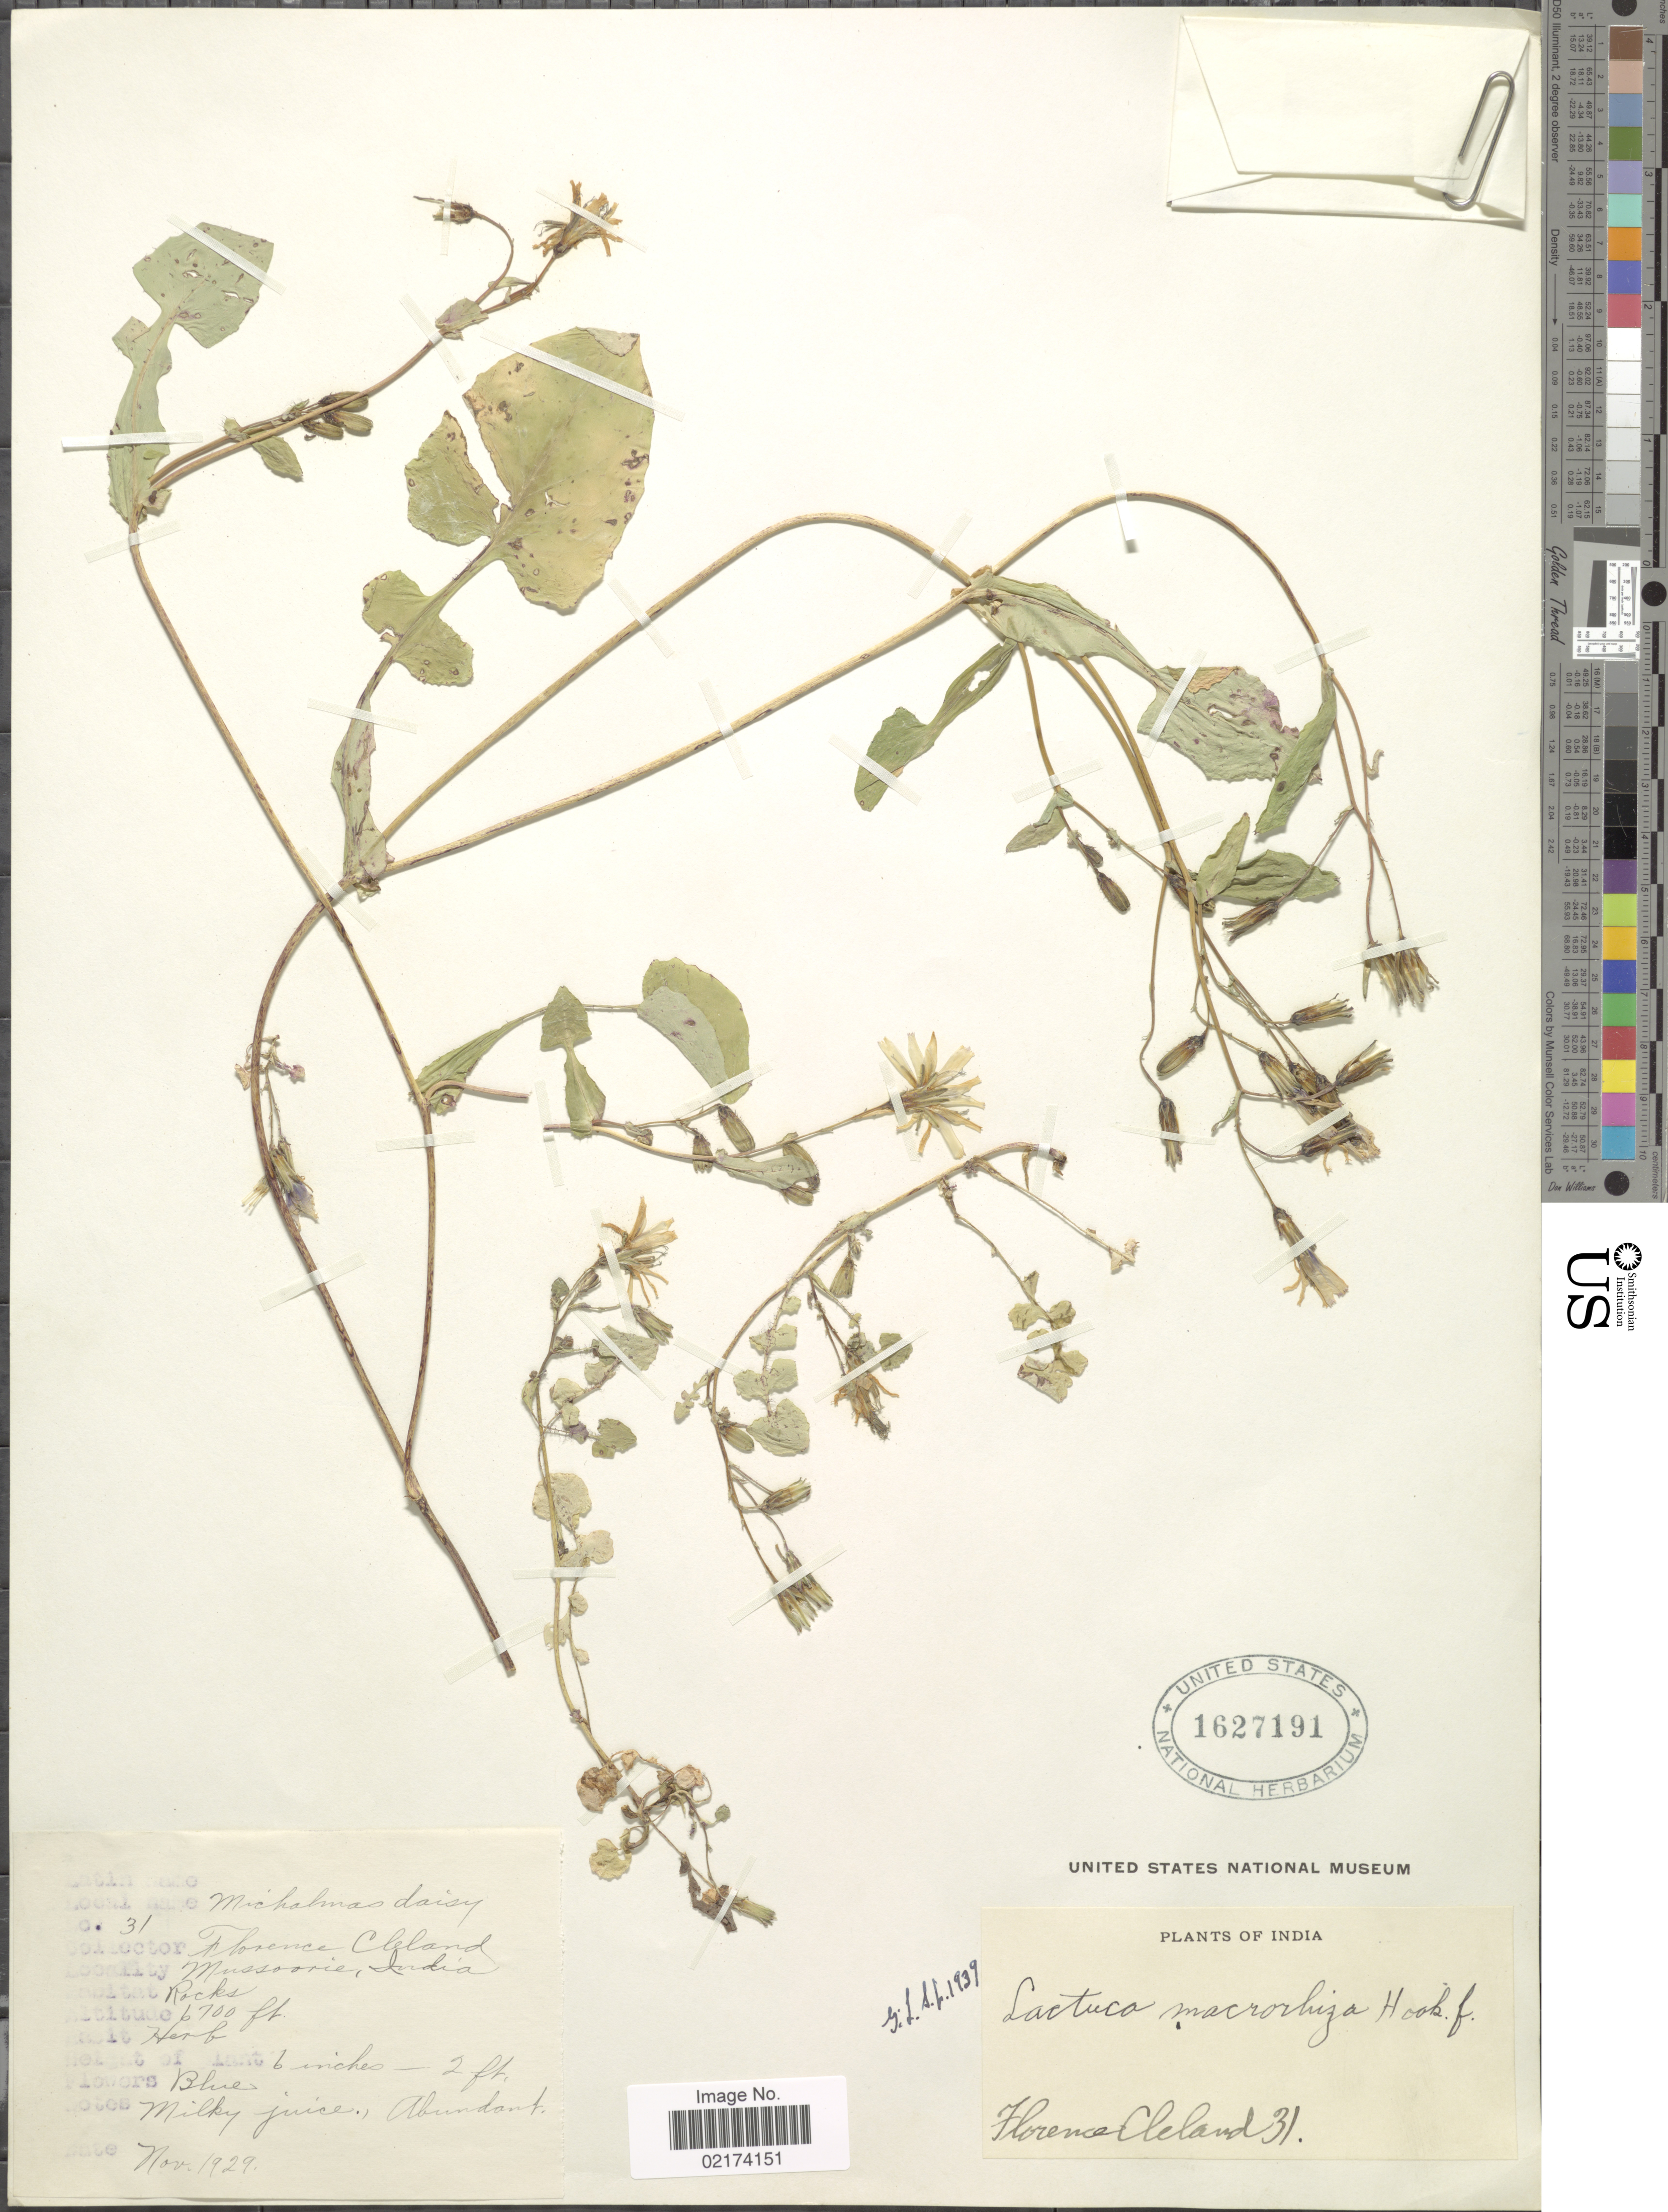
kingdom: Plantae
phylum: Tracheophyta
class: Magnoliopsida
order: Asterales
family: Asteraceae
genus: Lactuca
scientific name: Lactuca macrorhiza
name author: (Royle) Hook. f.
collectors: F. Cleland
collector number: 31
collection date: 1929-11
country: India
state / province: Uttarakhand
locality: Mussoorie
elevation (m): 1128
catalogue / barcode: US 1627191